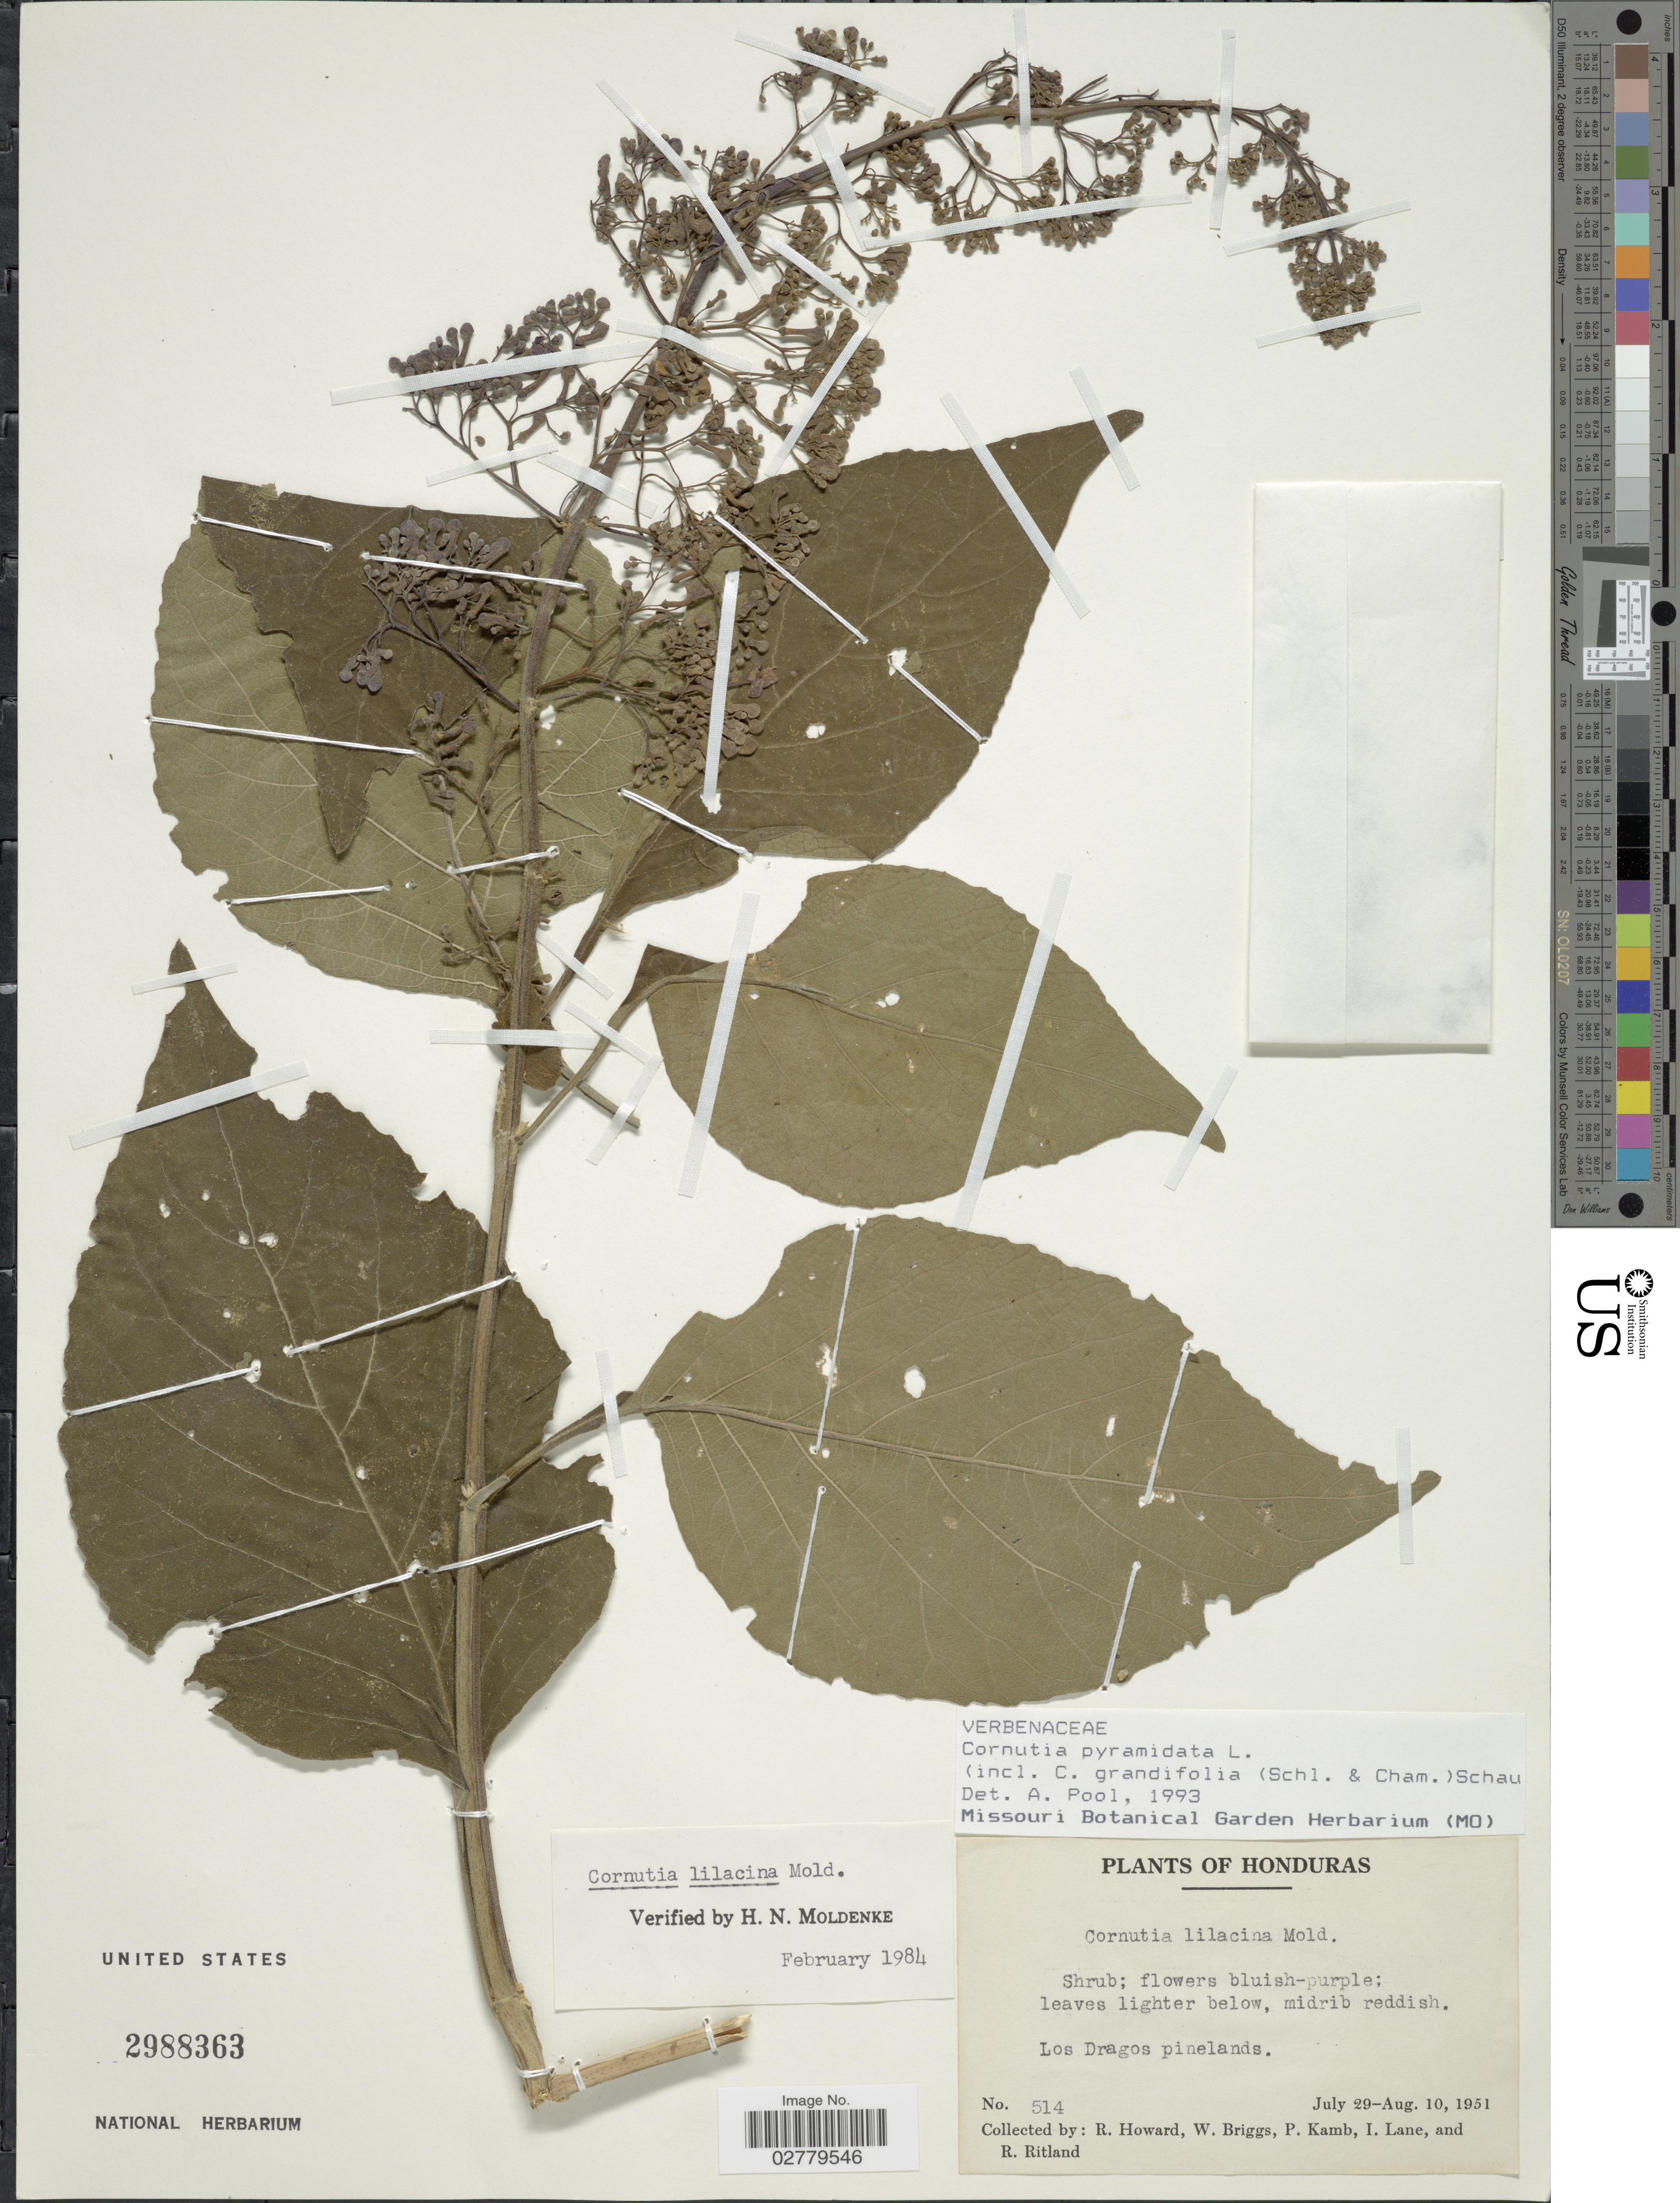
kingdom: Plantae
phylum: Tracheophyta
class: Magnoliopsida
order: Lamiales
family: Lamiaceae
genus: Cornutia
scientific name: Cornutia pyramidata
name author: L.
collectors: R. Howard, W. Briggs, P. Kamb, I. Lane & R. Ritland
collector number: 514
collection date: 1951-07-29/1951-08-10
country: Honduras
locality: Los Dragos pinelands.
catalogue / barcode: US 2988363